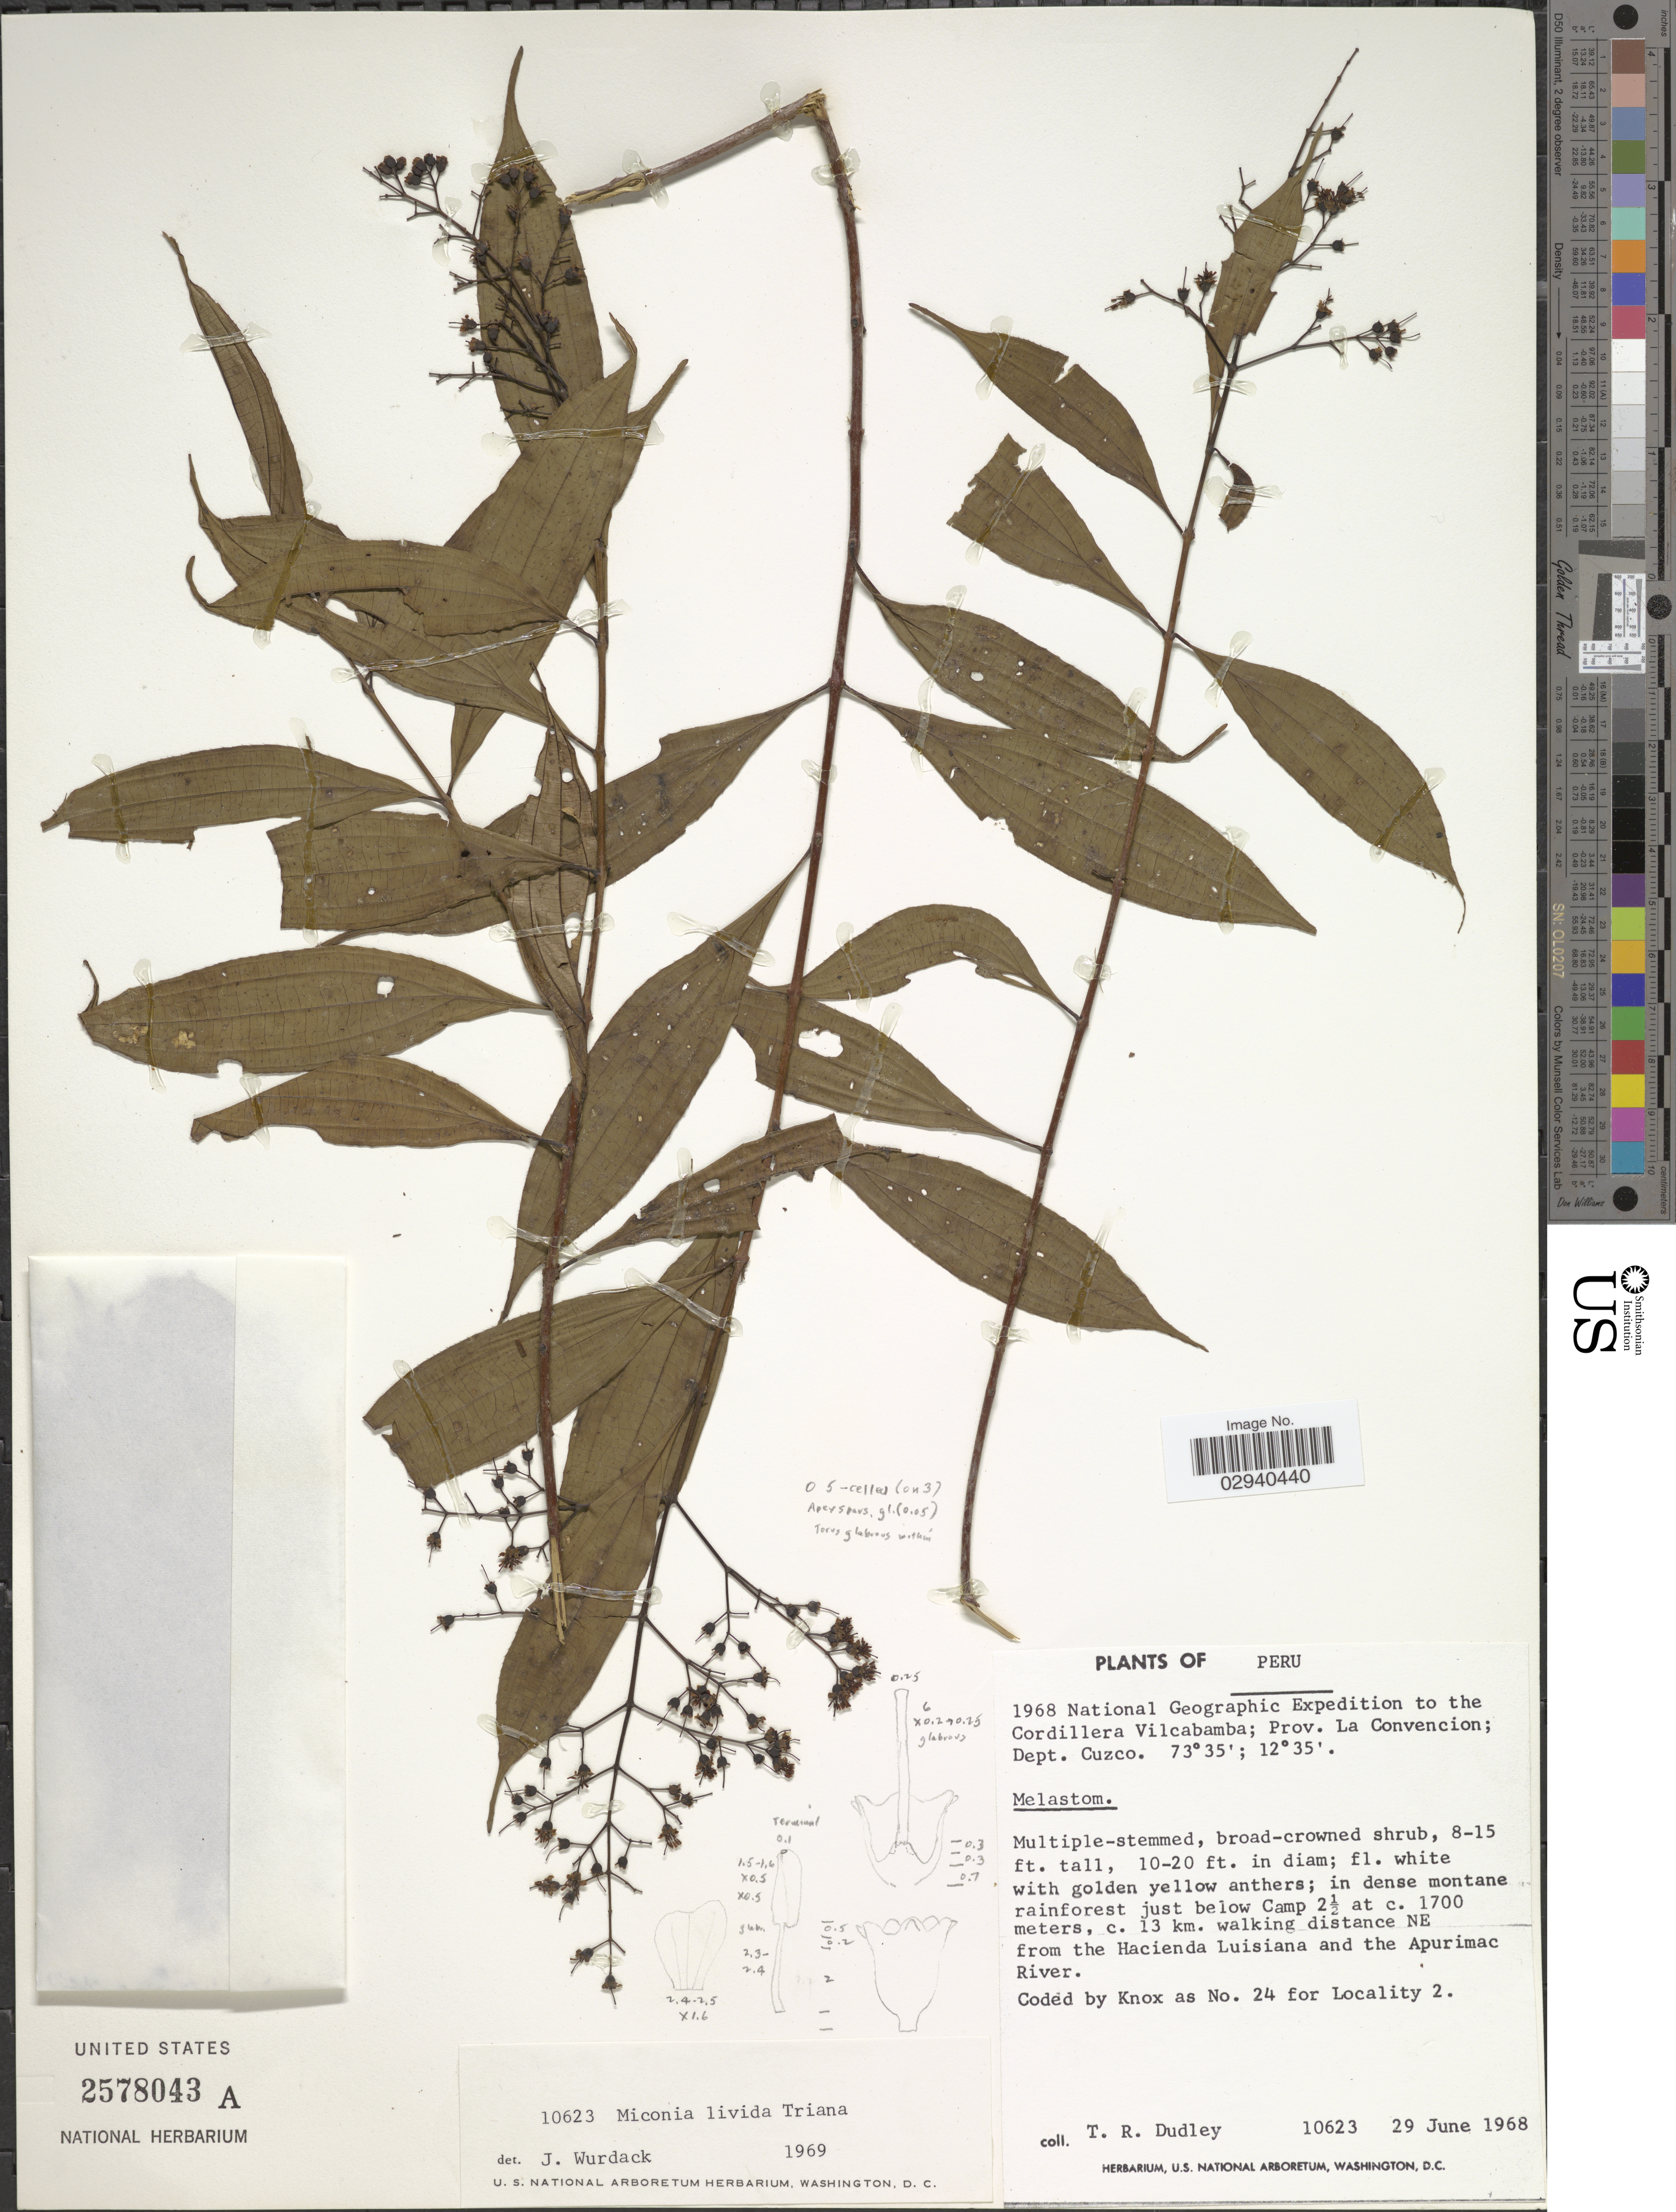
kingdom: Plantae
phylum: Tracheophyta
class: Magnoliopsida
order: Myrtales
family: Melastomataceae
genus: Miconia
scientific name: Miconia livida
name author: Triana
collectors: T. R. Dudley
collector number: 10623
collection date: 1968-06-29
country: Peru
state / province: Cusco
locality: Cordillera Vilcabamba; Prov. La Convencion; in dense, montane rainforest just below Camp 2½, c. 13 km. walking distance NE from Hacienda Luisiana and the Apurimac River.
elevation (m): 1700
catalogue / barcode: US 2578043A